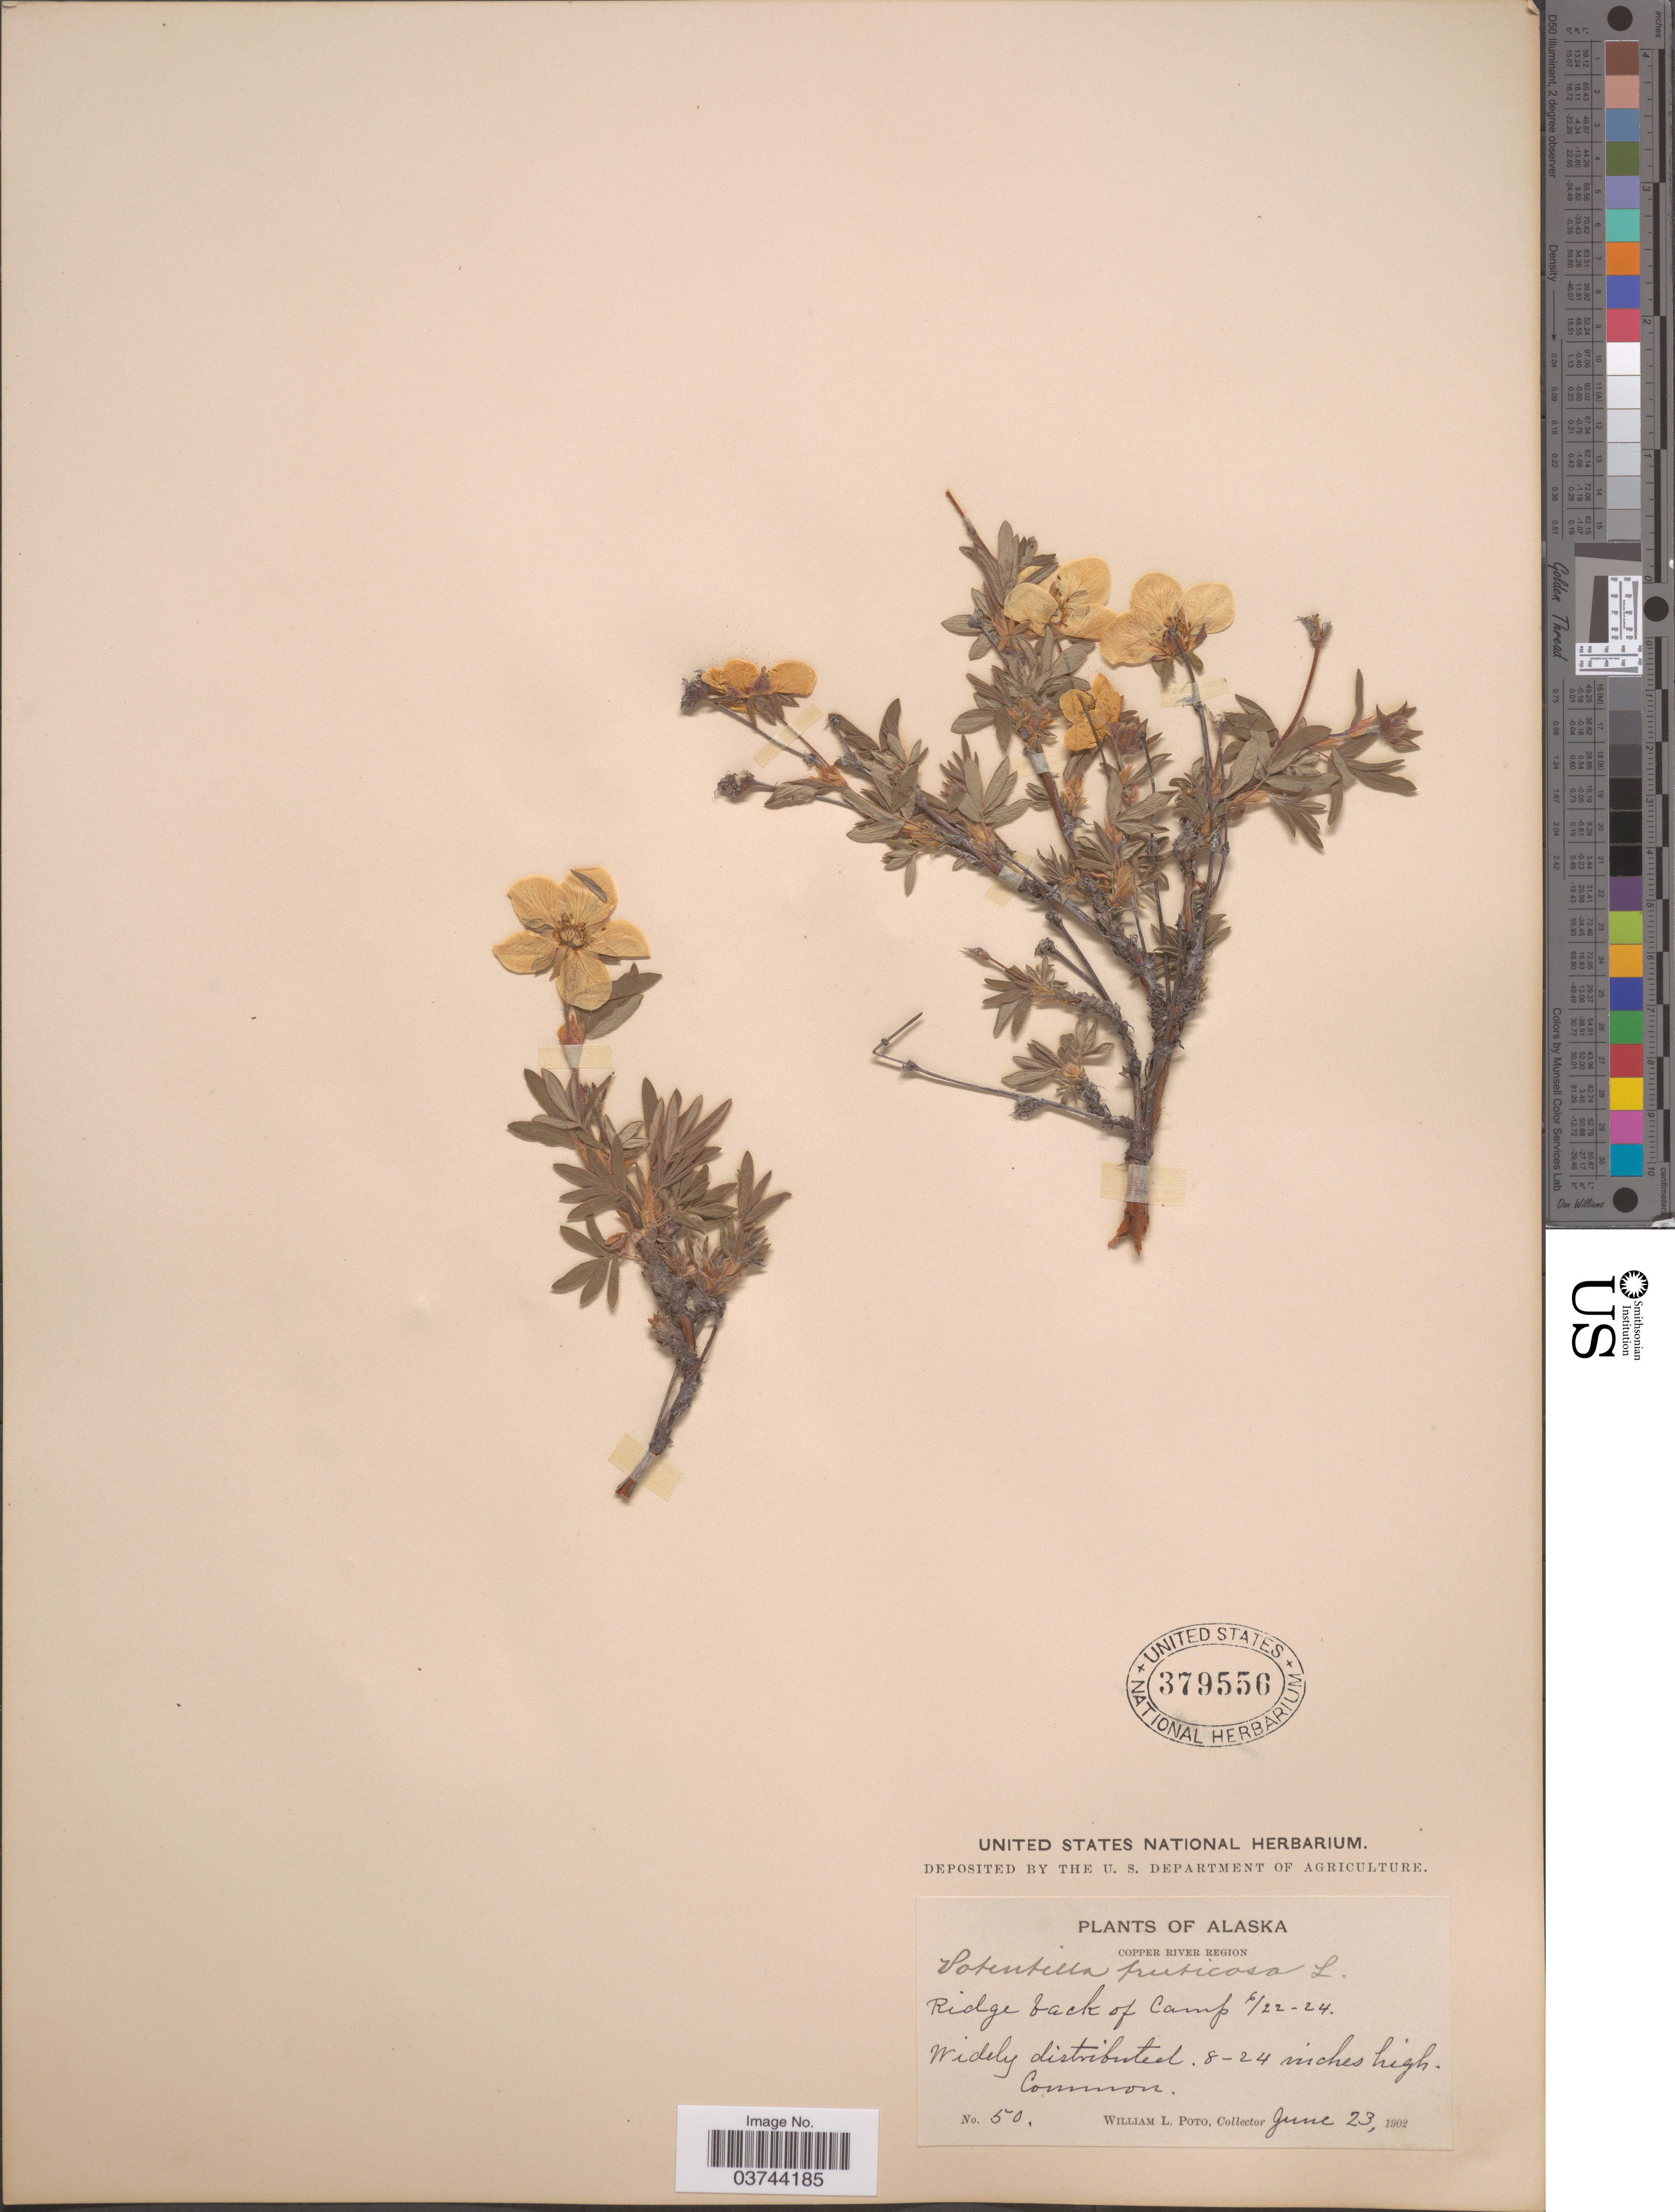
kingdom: Plantae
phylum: Tracheophyta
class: Magnoliopsida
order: Rosales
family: Rosaceae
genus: Dasiphora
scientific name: Dasiphora fruticosa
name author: (L.) Rydb.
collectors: W. Poto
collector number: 50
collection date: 1902-06-23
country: United States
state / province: Alaska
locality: Copper River Region. Ridge back of Camp 6/22-24.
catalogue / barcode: US 379556